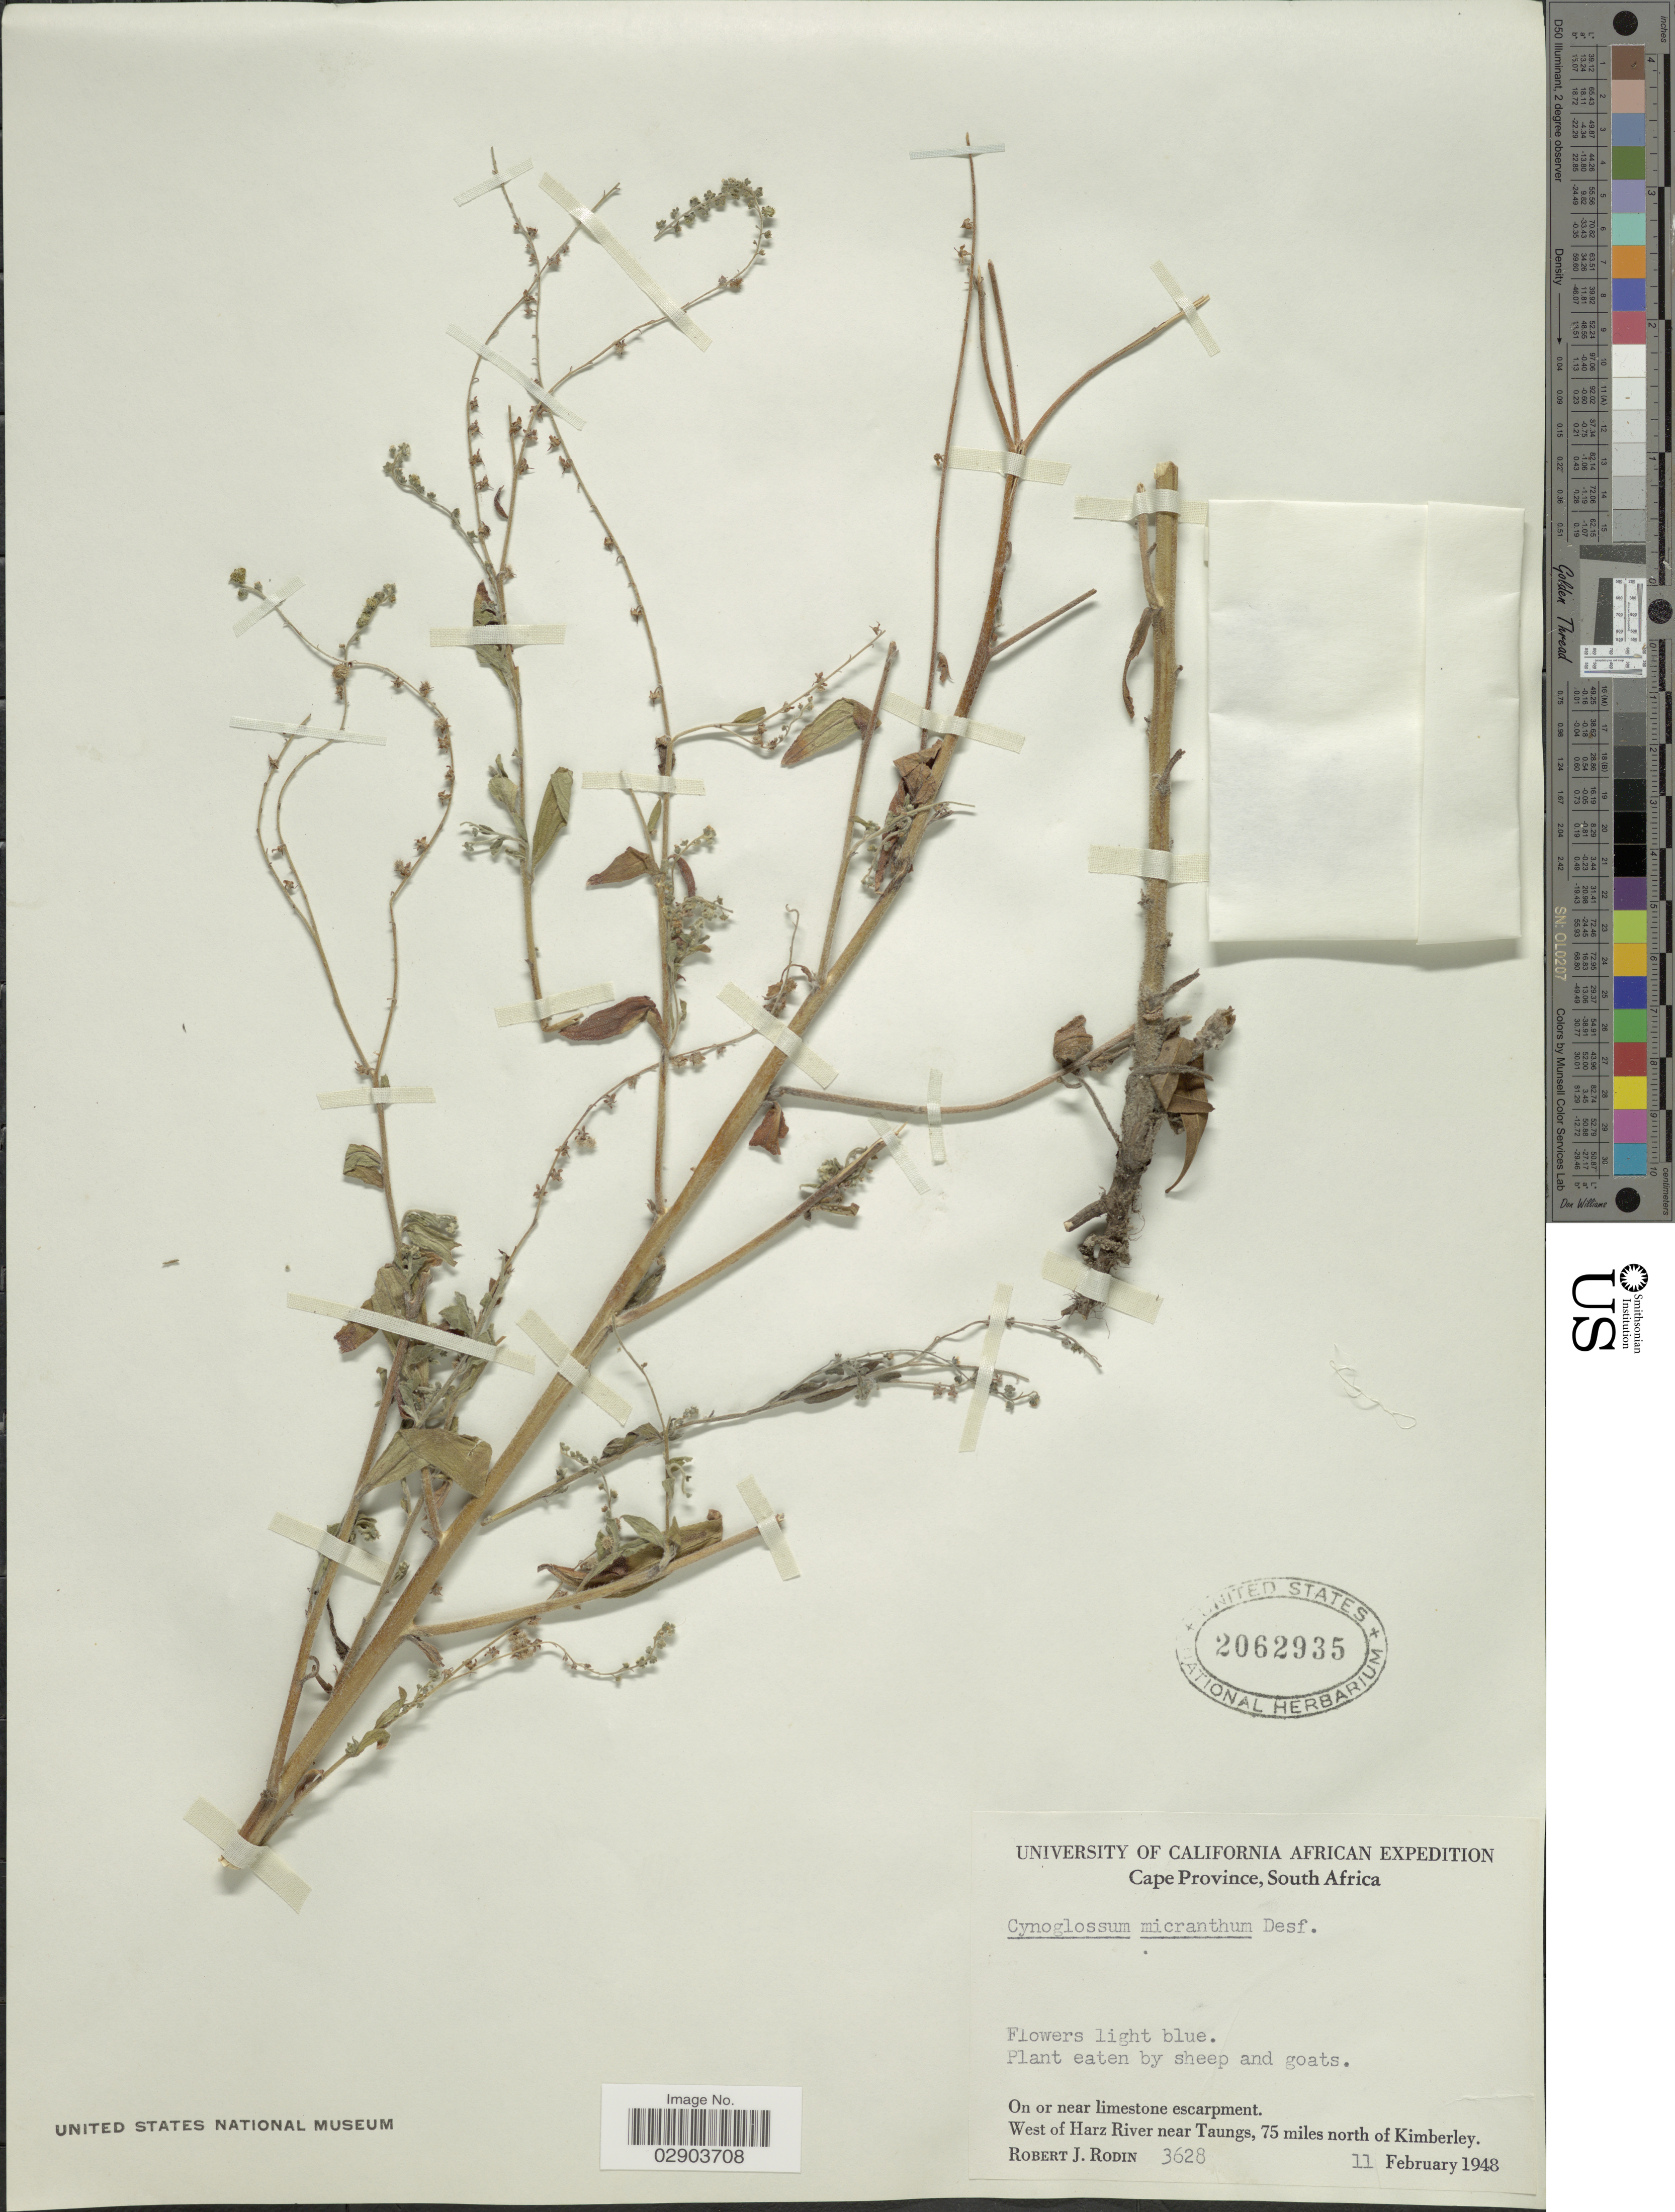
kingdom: Plantae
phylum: Tracheophyta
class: Magnoliopsida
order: Boraginales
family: Boraginaceae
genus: Cynoglossum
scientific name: Cynoglossum micranthum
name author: Poir.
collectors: R. J. Rodin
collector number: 3628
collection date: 1948-02-11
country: South Africa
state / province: Northern Cape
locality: On or near limestone escarpment, West of Harz River near Taungs, 75 miles north of Kimberley.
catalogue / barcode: US 2062935